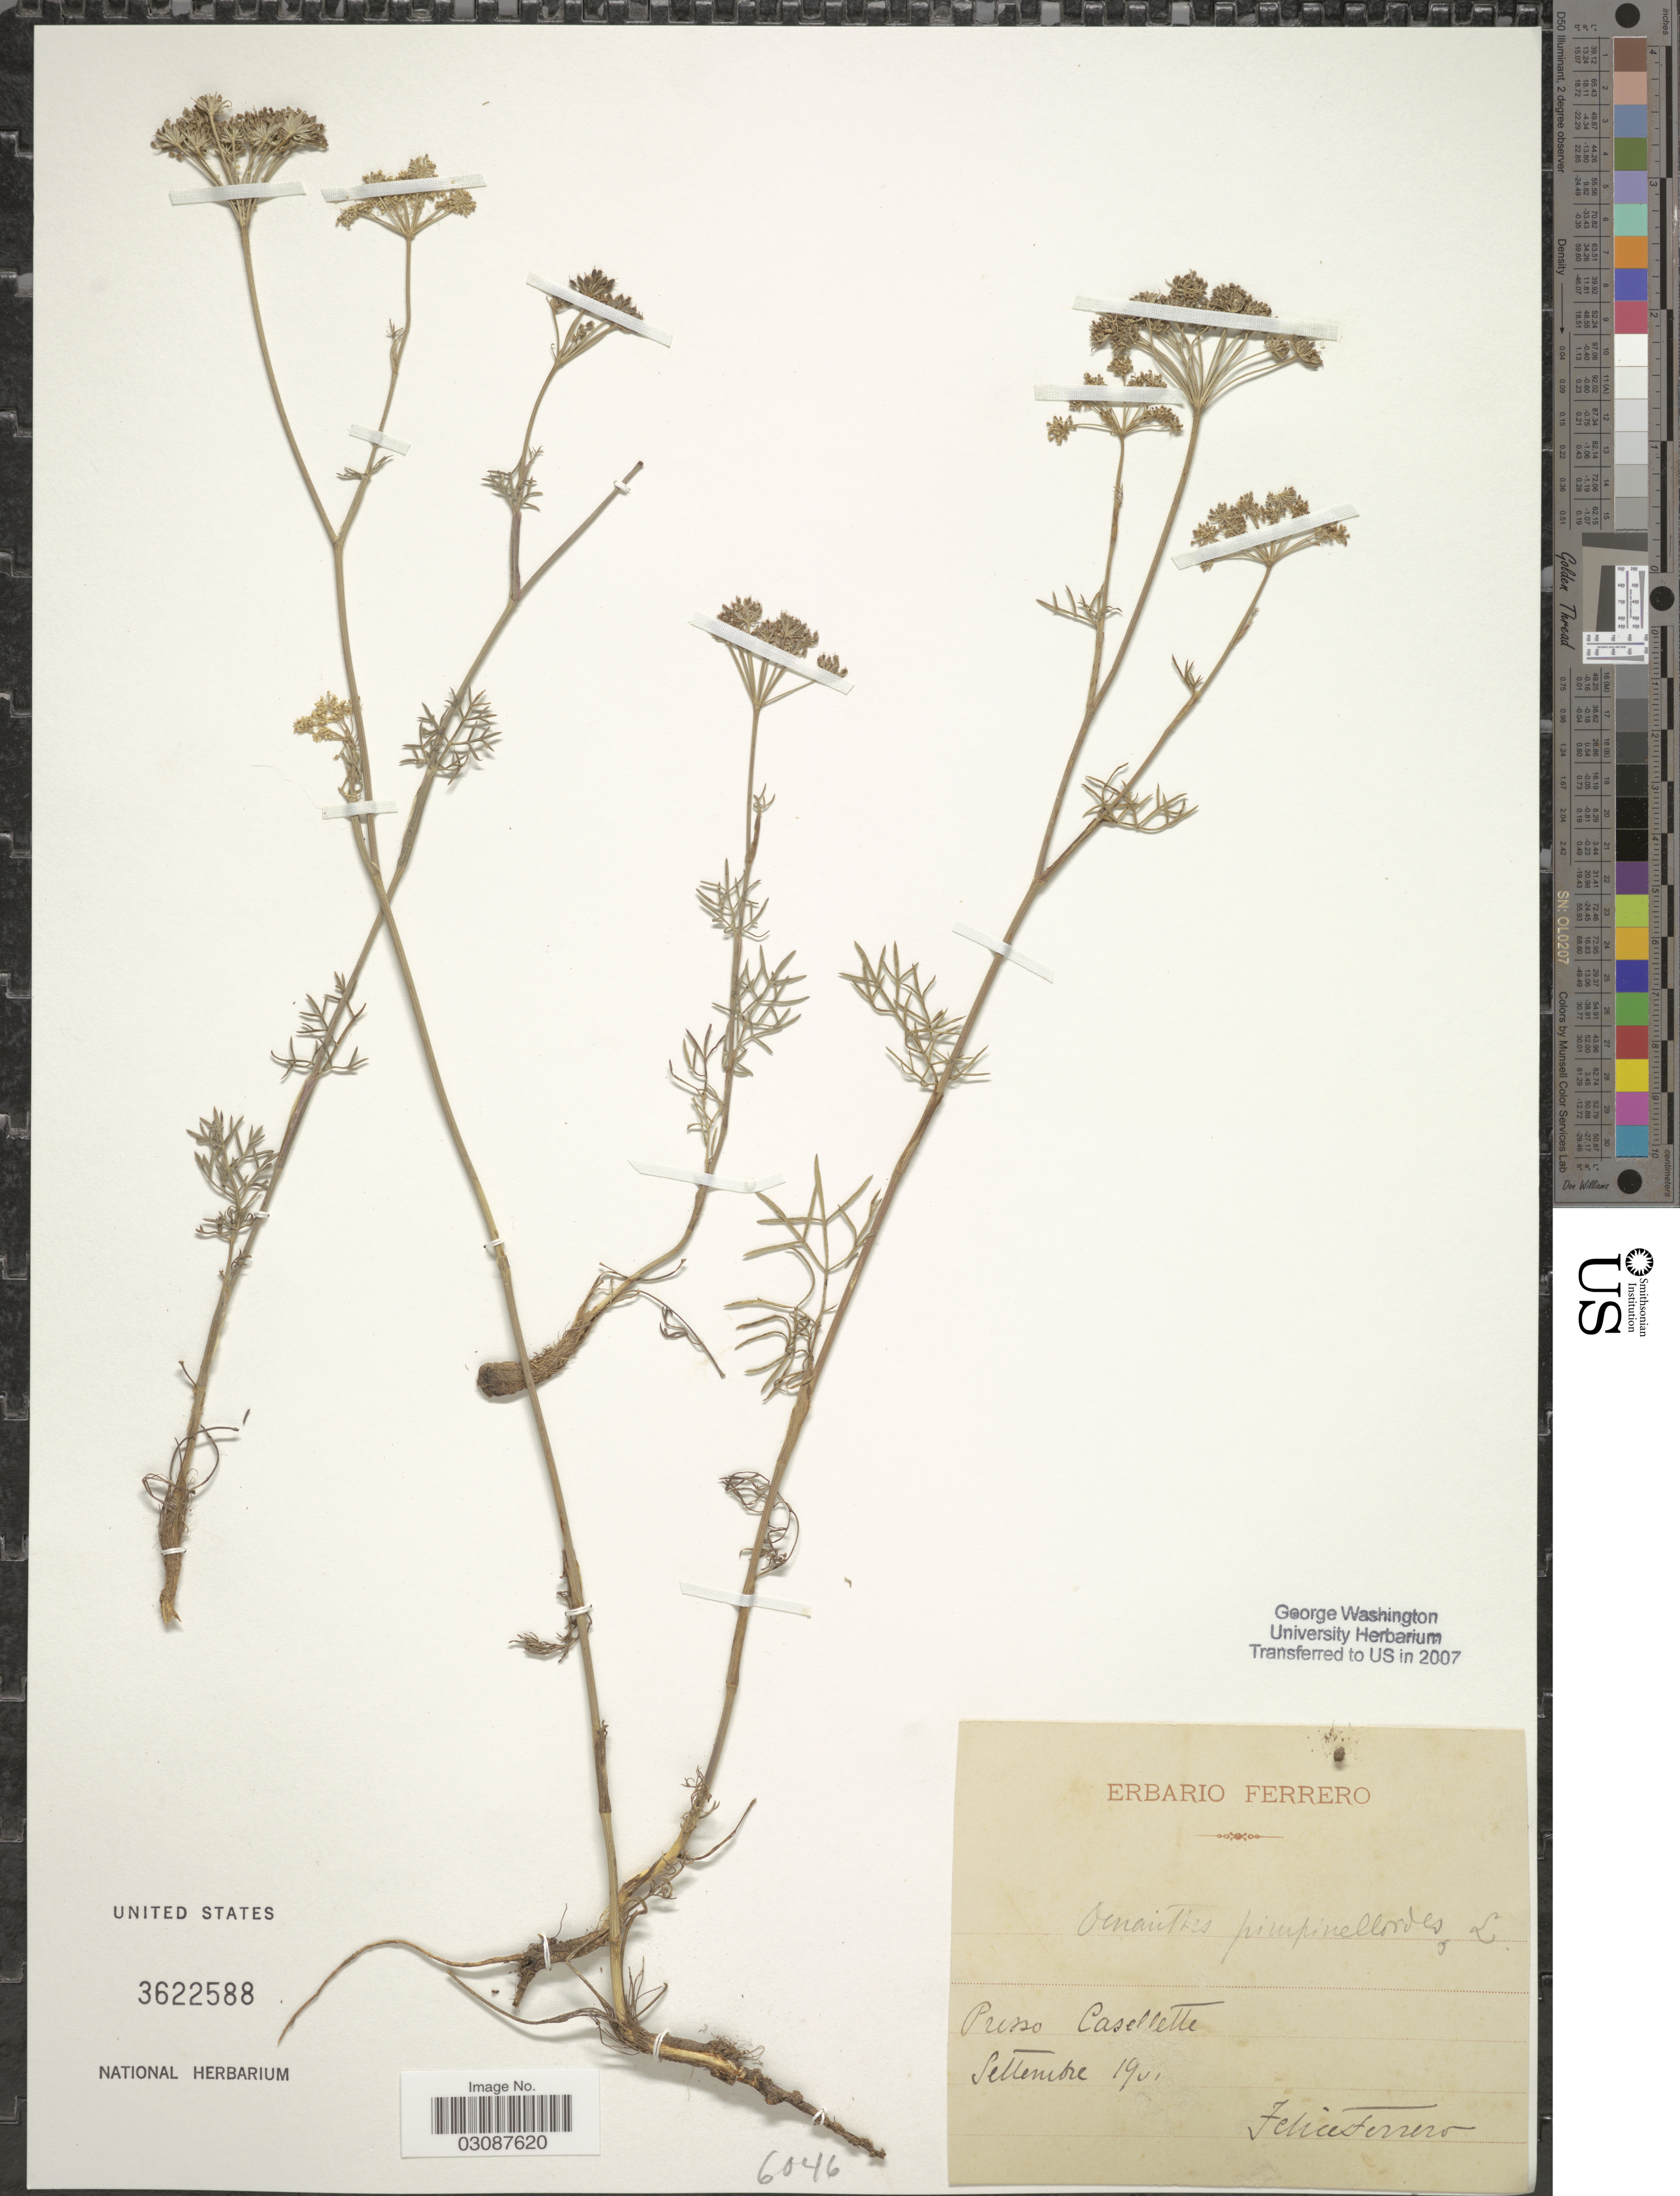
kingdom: Plantae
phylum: Tracheophyta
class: Magnoliopsida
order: Apiales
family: Apiaceae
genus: Oenanthe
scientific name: Oenanthe pimpinelloides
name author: L.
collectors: F. Ferrero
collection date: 1901-09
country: Italy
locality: Presso Casellette.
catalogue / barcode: US 3622588